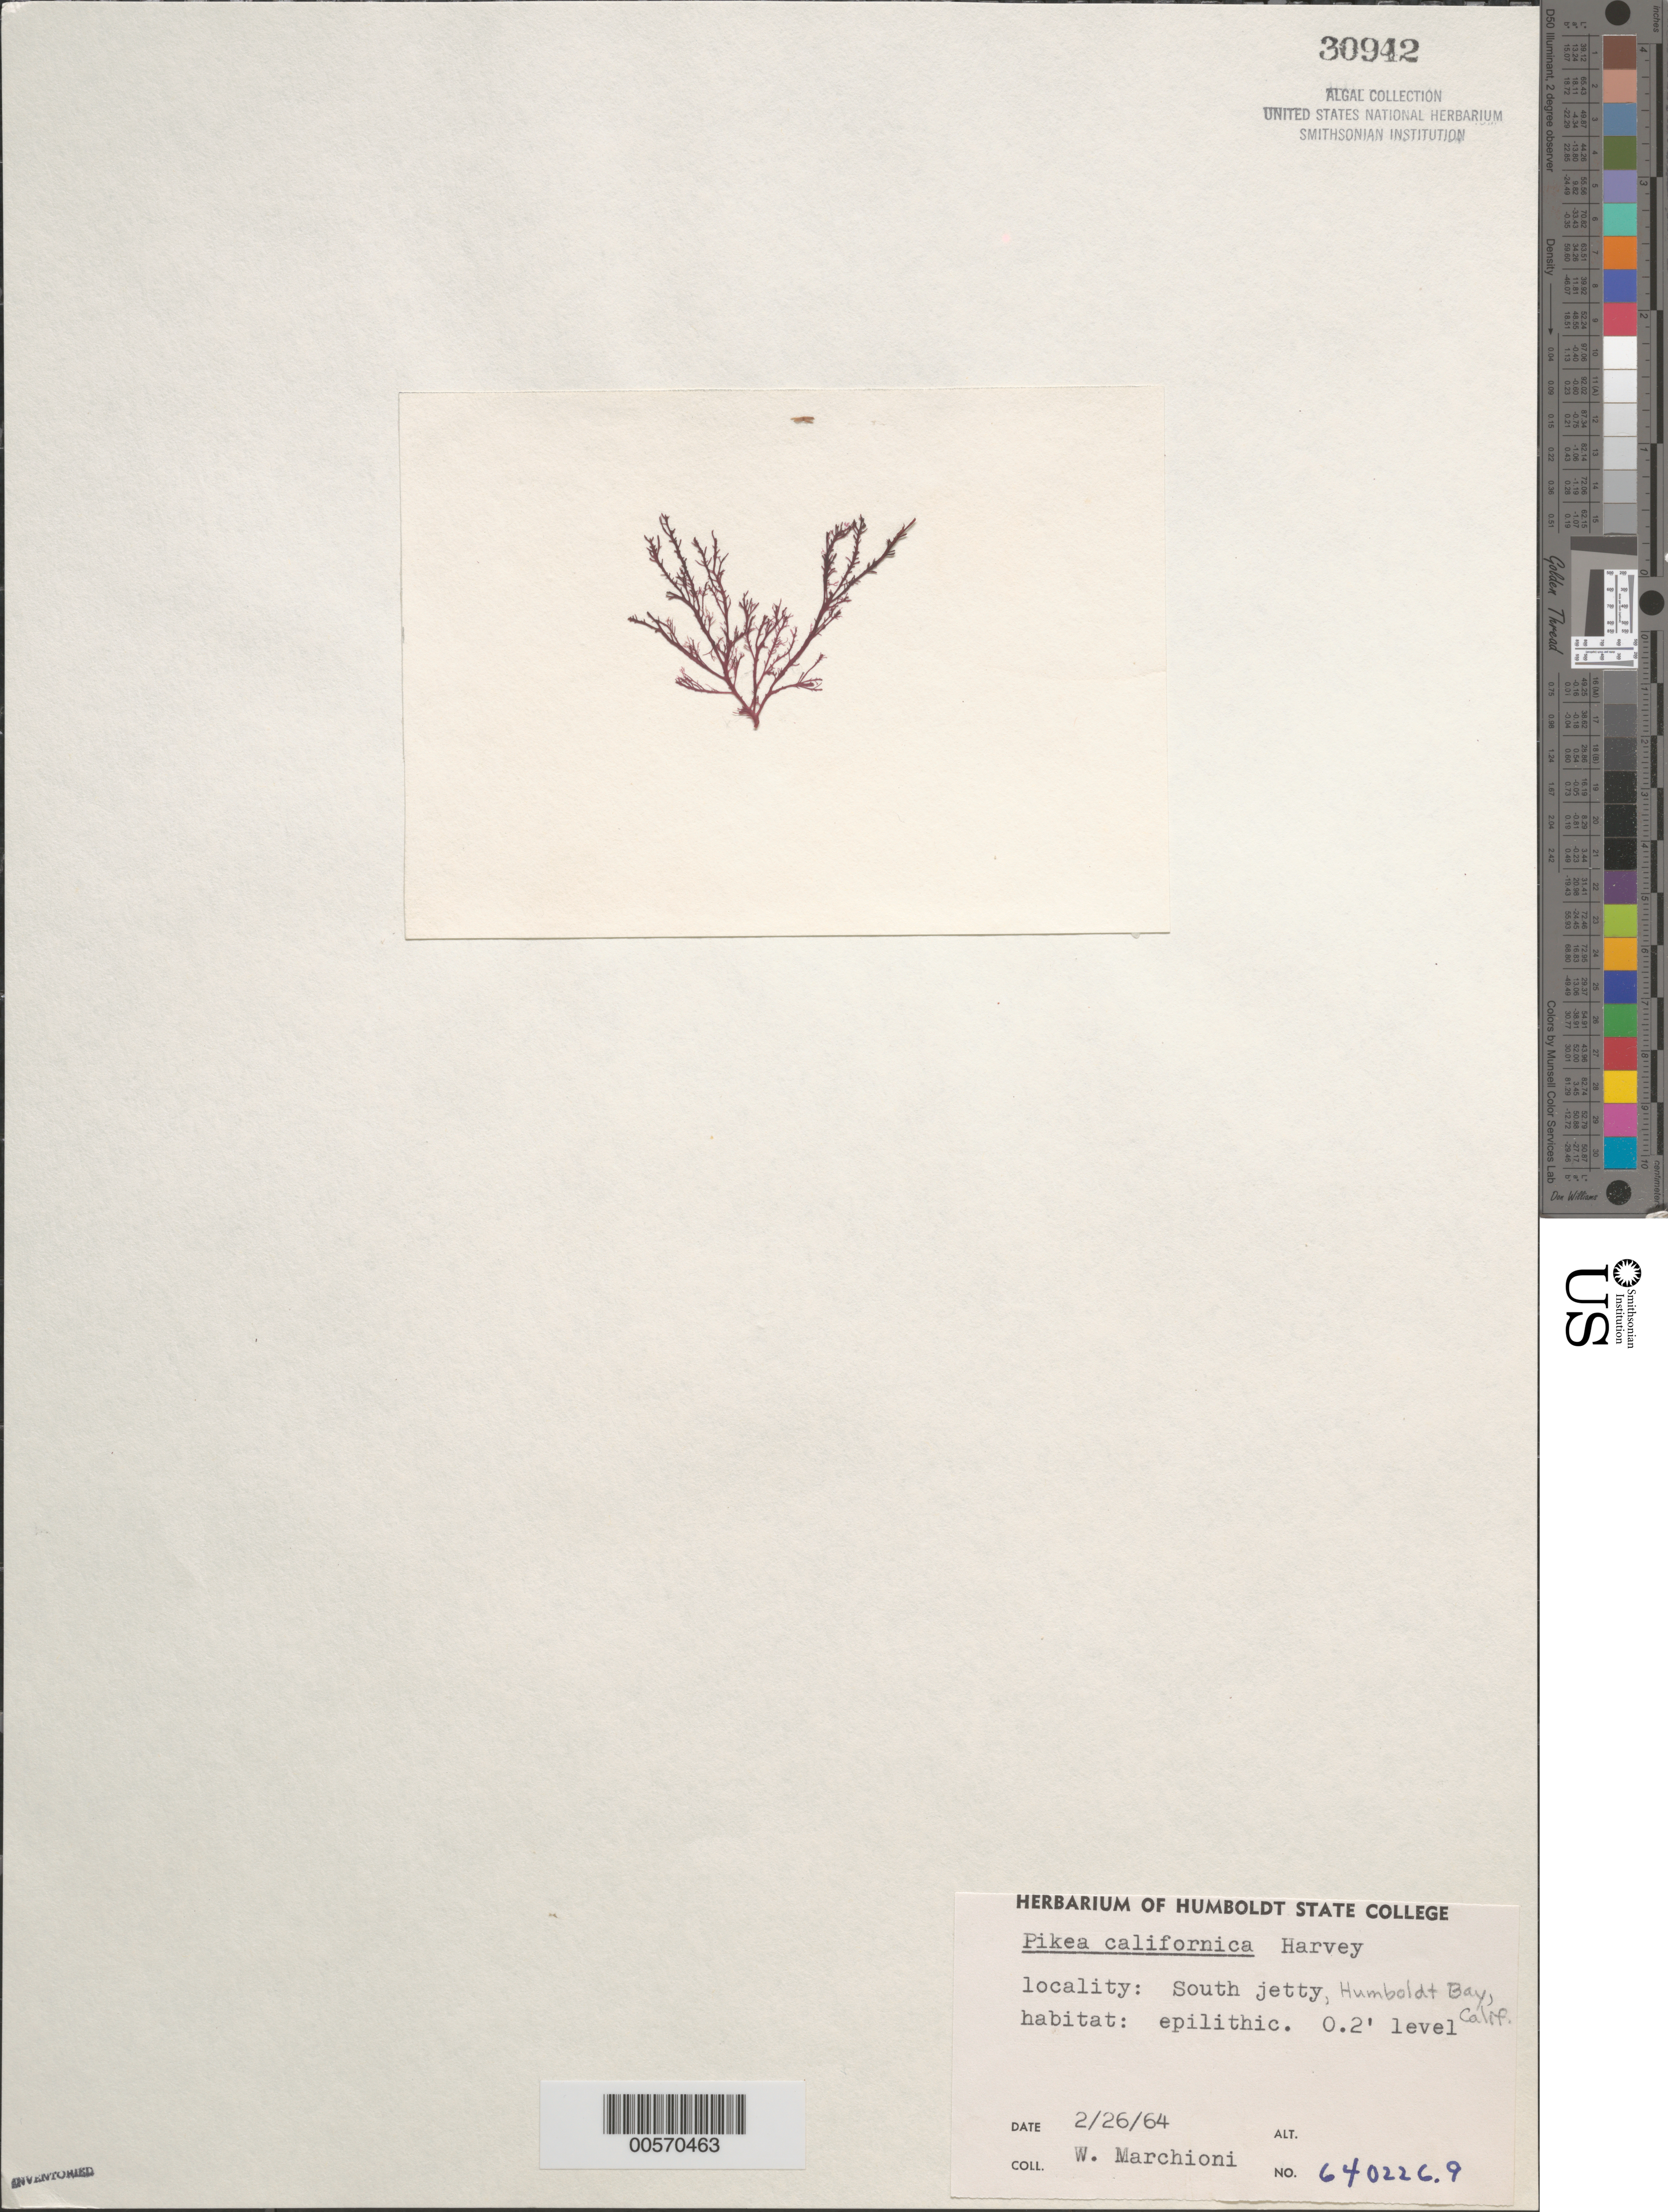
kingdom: Plantae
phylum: Rhodophyta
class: Florideophyceae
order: Gigartinales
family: Dumontiaceae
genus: Pikea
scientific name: Pikea californica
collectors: W. Marchioni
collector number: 640226.9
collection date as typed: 26 Feb 1964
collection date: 1964-02-26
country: United States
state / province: California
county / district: Humboldt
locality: Humboldt Bay, South Jetty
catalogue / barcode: US 30942